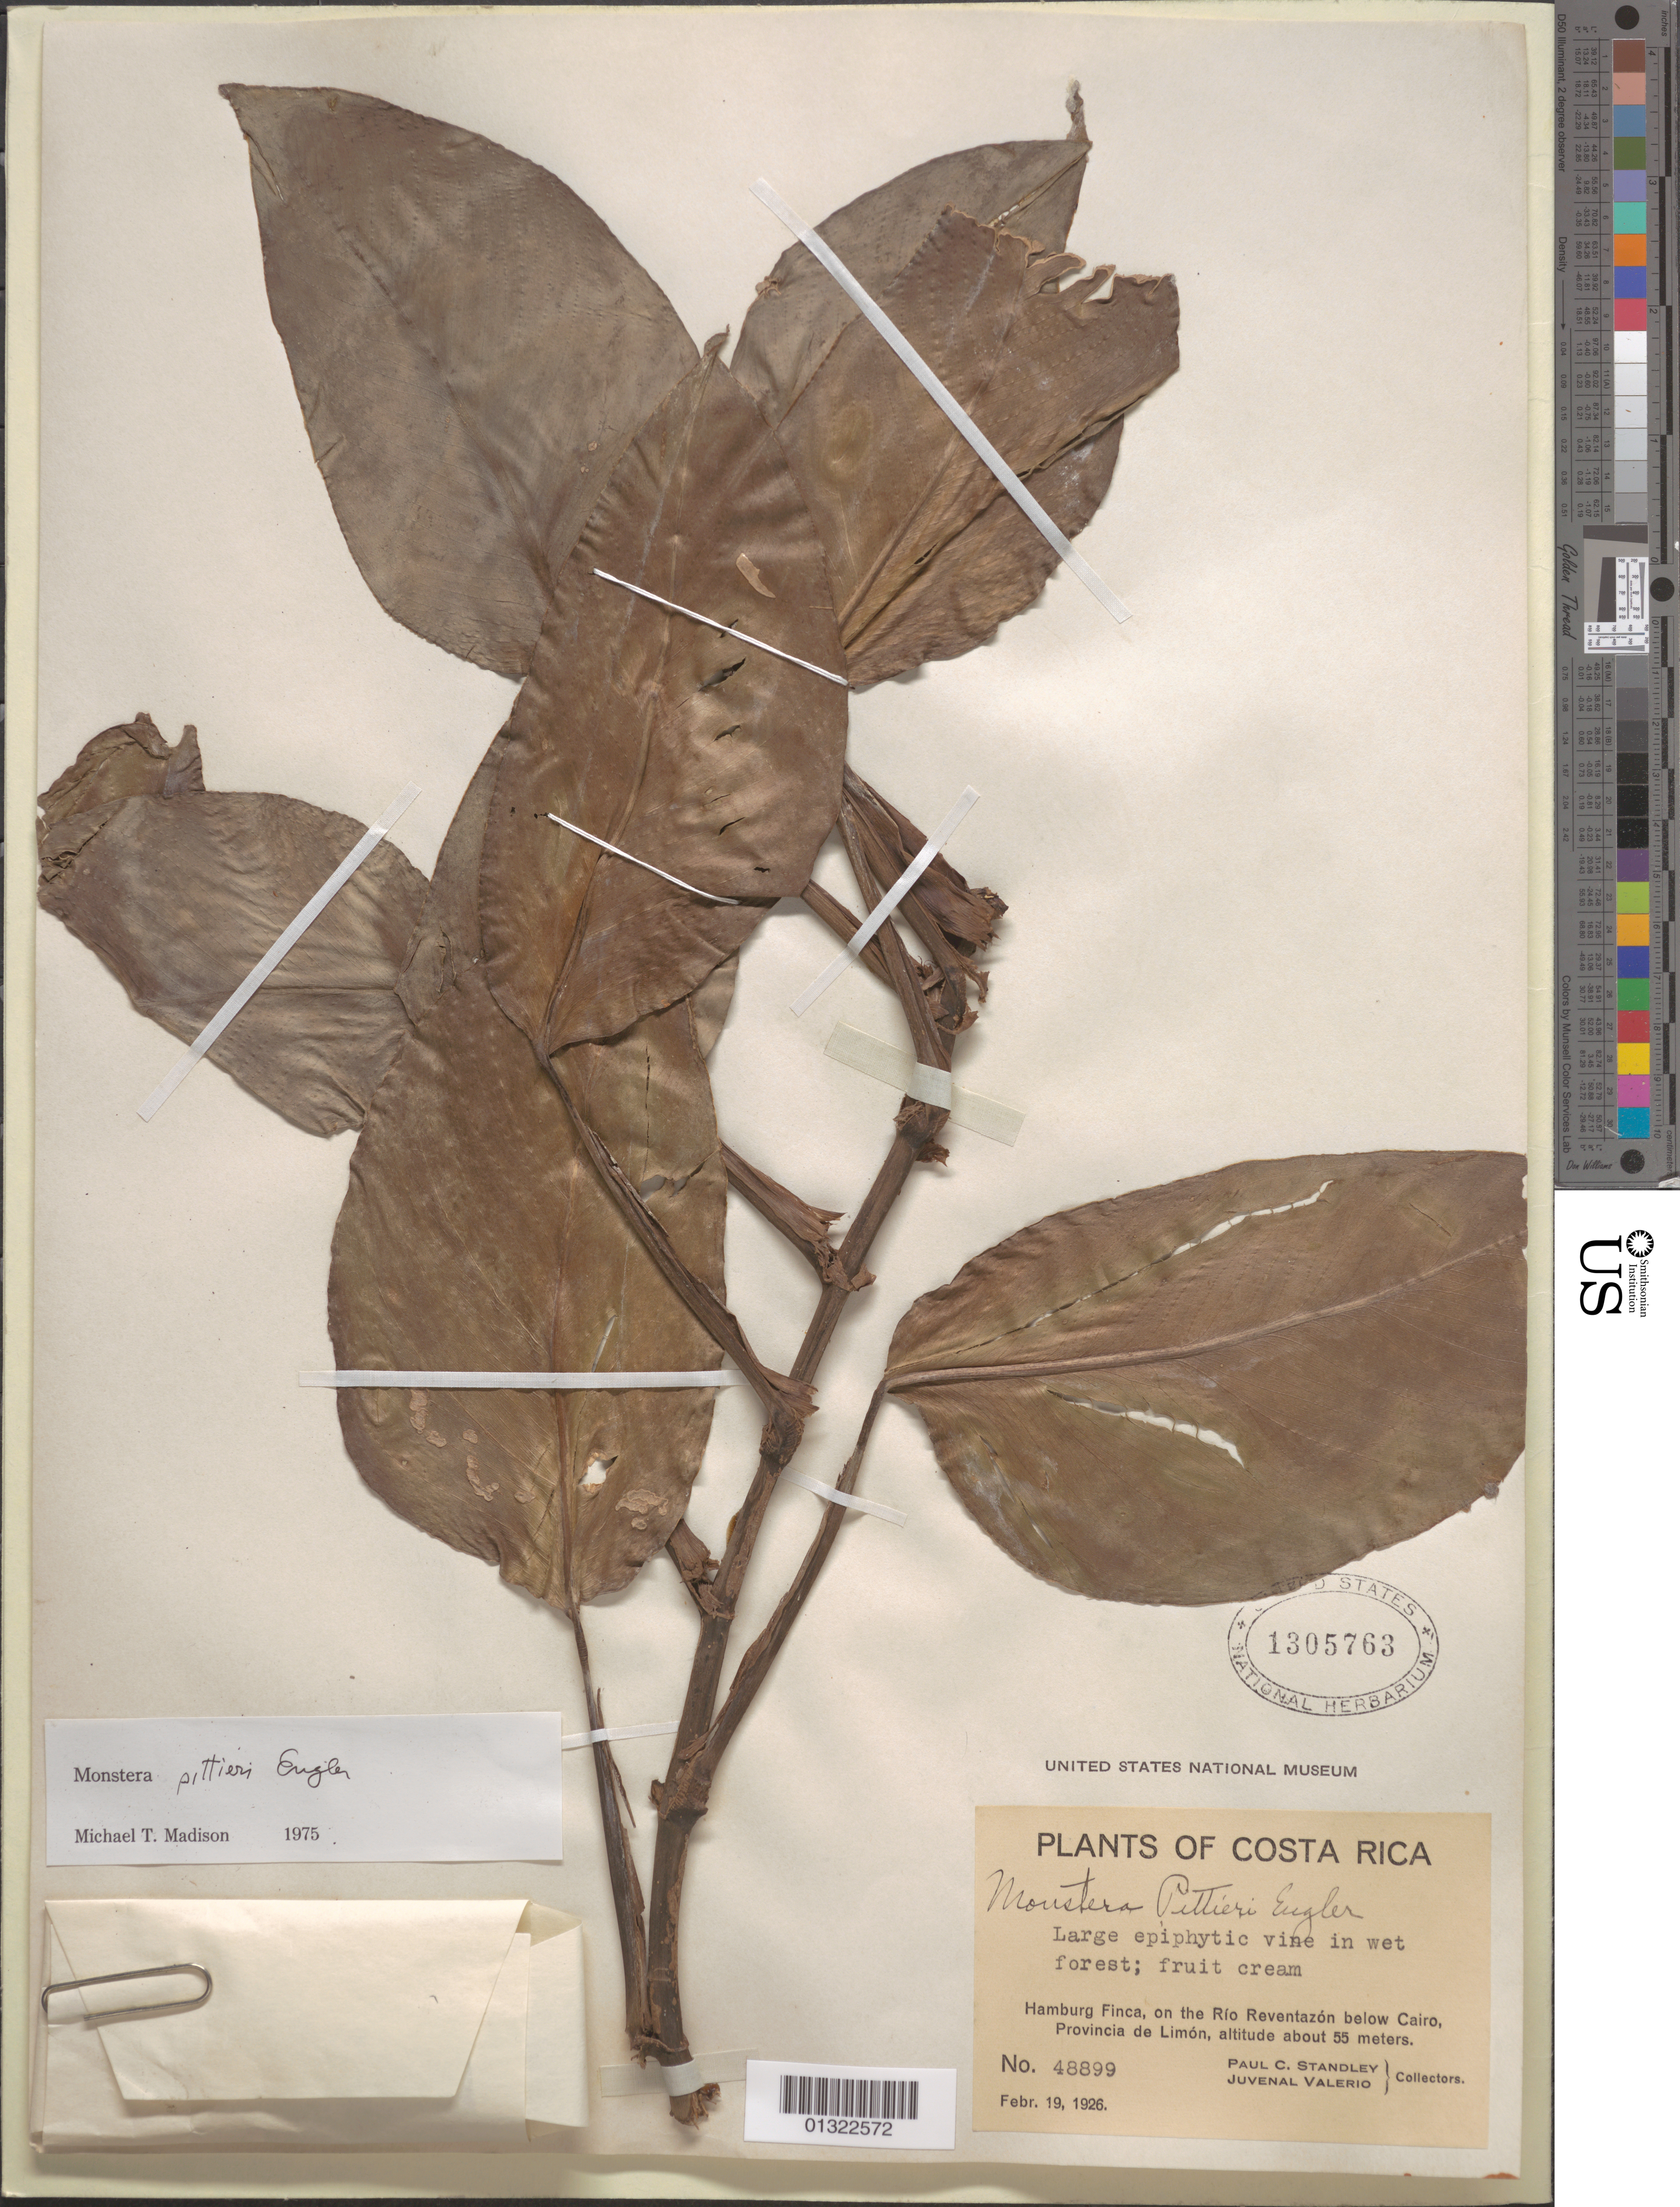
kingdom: Plantae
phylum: Tracheophyta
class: Liliopsida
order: Alismatales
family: Araceae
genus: Monstera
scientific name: Monstera pittieri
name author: Engl.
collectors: P. C. Standley & J. Valerio R.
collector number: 48899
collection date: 1926-02-19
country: Costa Rica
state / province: Limón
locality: Hamburg Finca, on the Río Reventazón below Cairo.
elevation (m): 55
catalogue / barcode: US 1305763